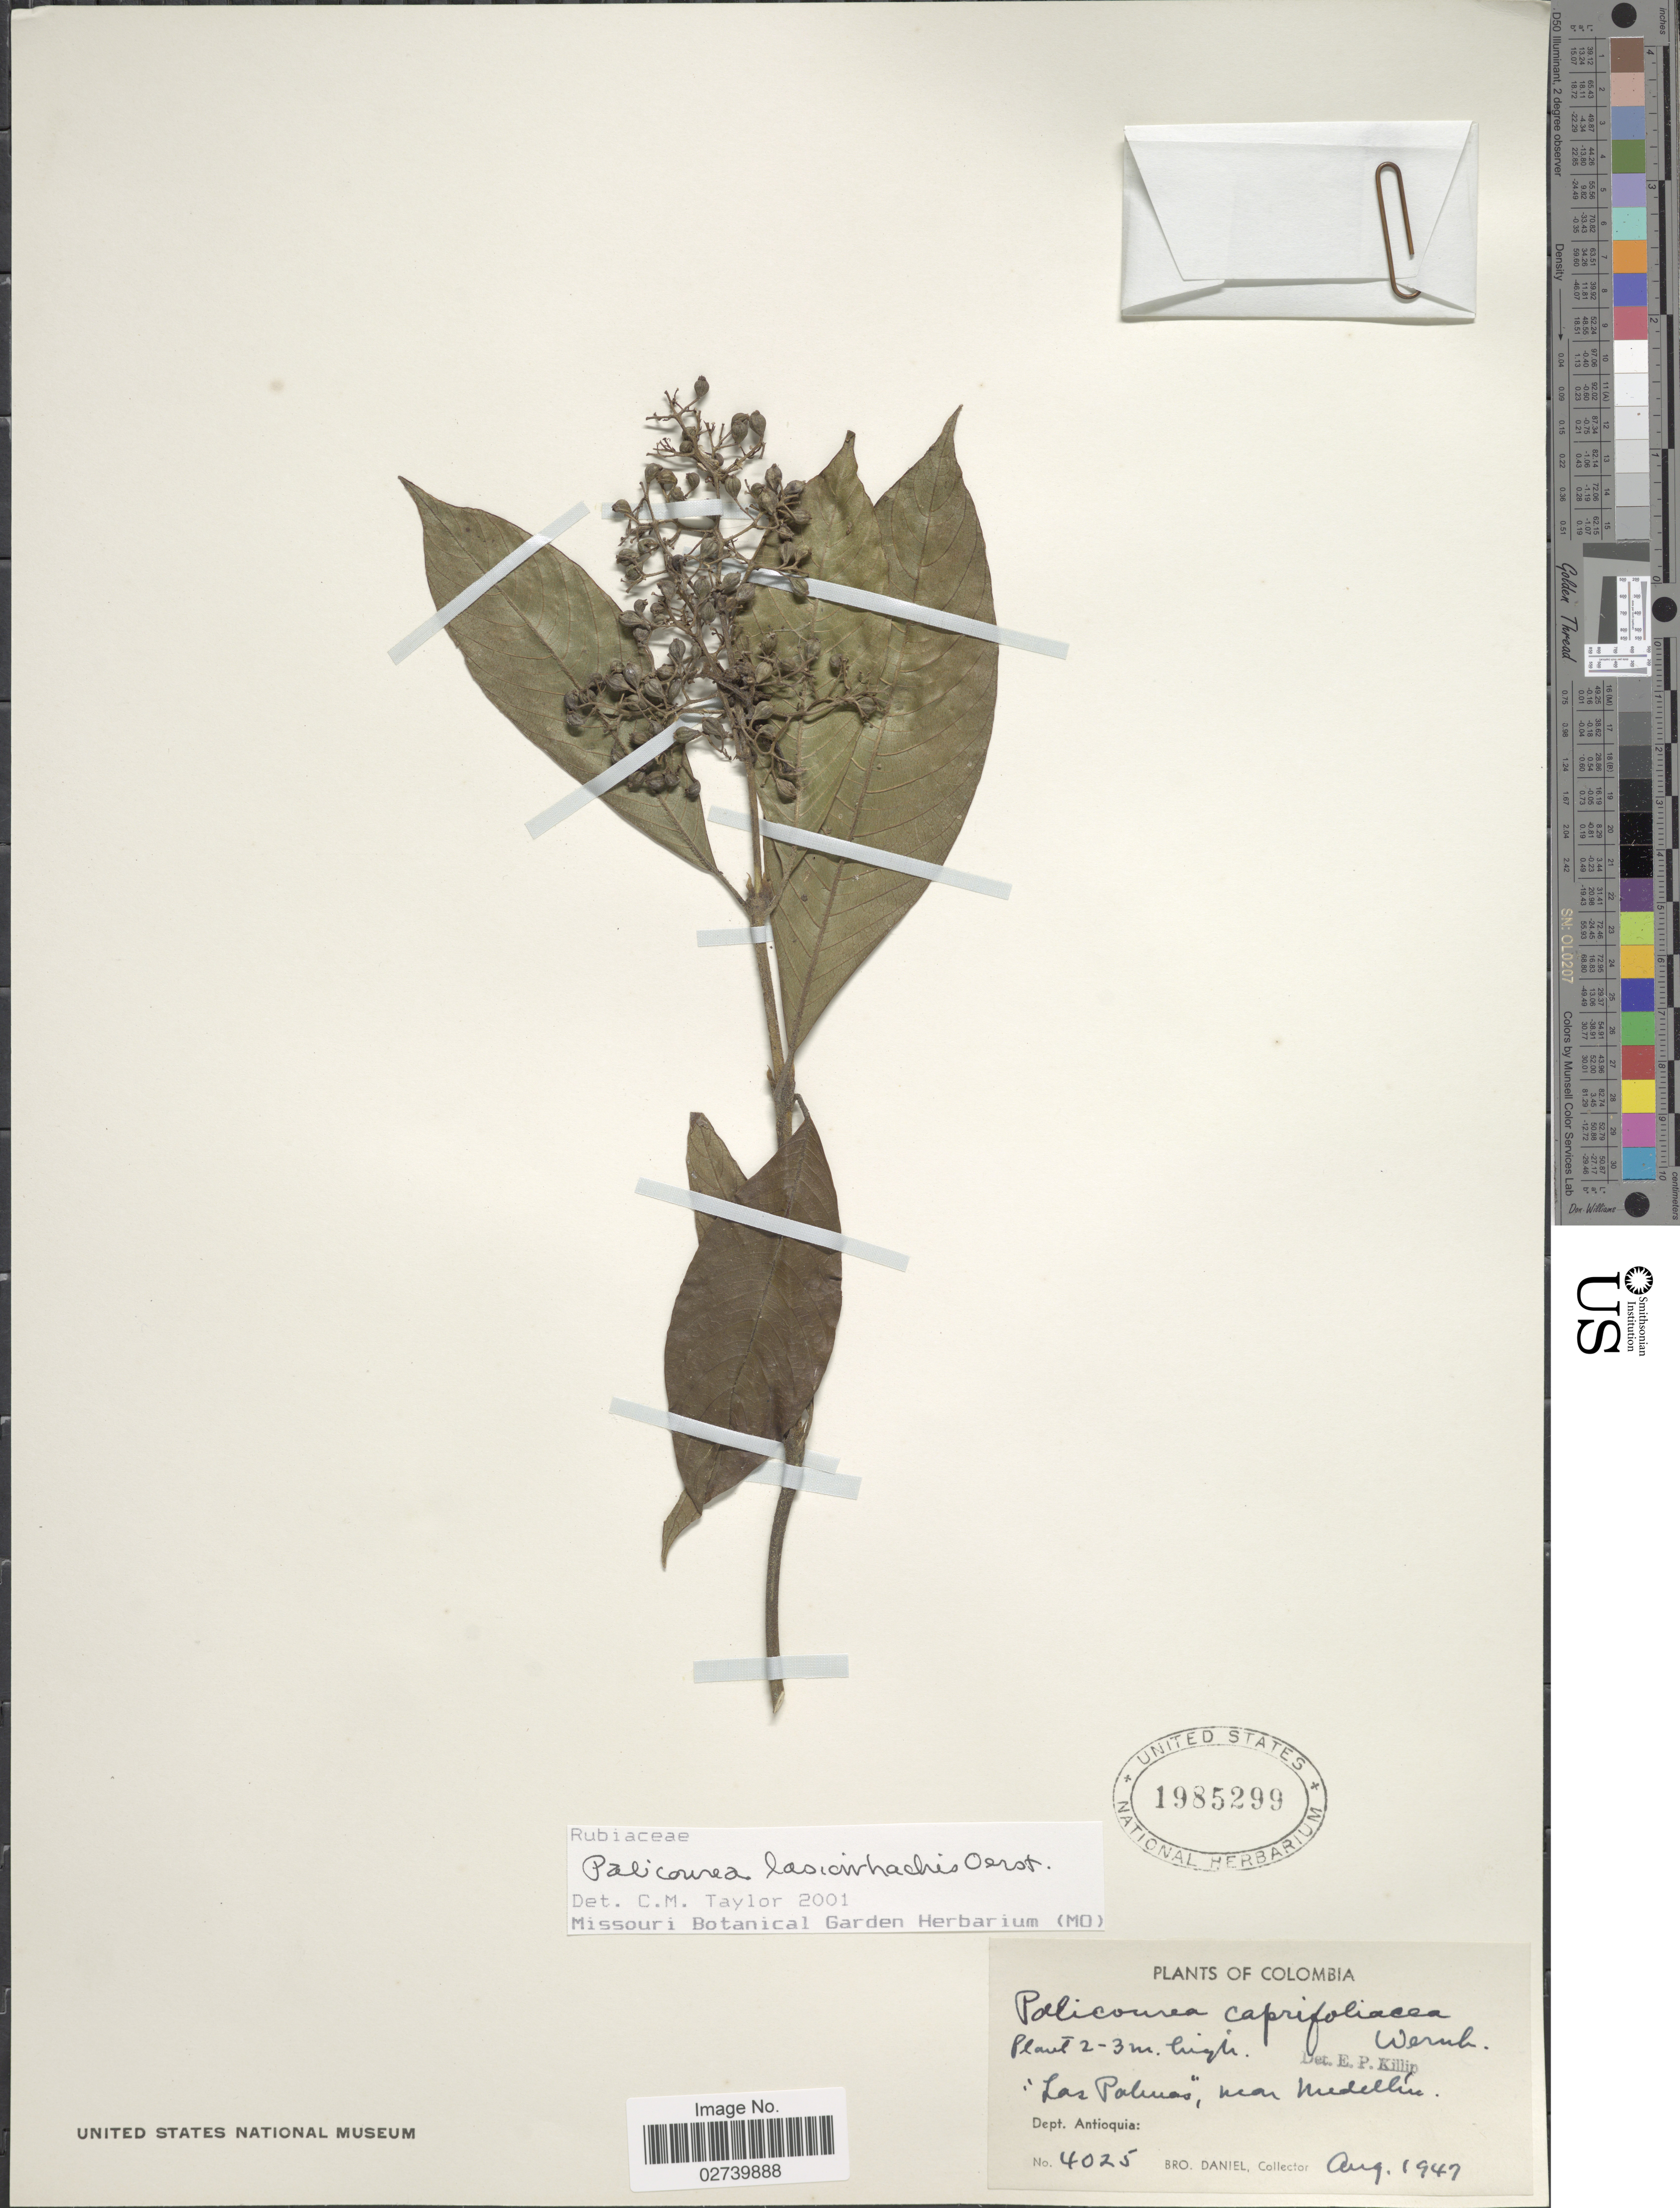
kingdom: Plantae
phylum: Tracheophyta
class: Magnoliopsida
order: Gentianales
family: Rubiaceae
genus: Palicourea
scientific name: Palicourea lasiorrhachis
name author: Oerst.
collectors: Bro. Daniel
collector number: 4025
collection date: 1947-08-01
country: Colombia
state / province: Antioquia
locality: Las Palmas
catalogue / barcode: US 1985299